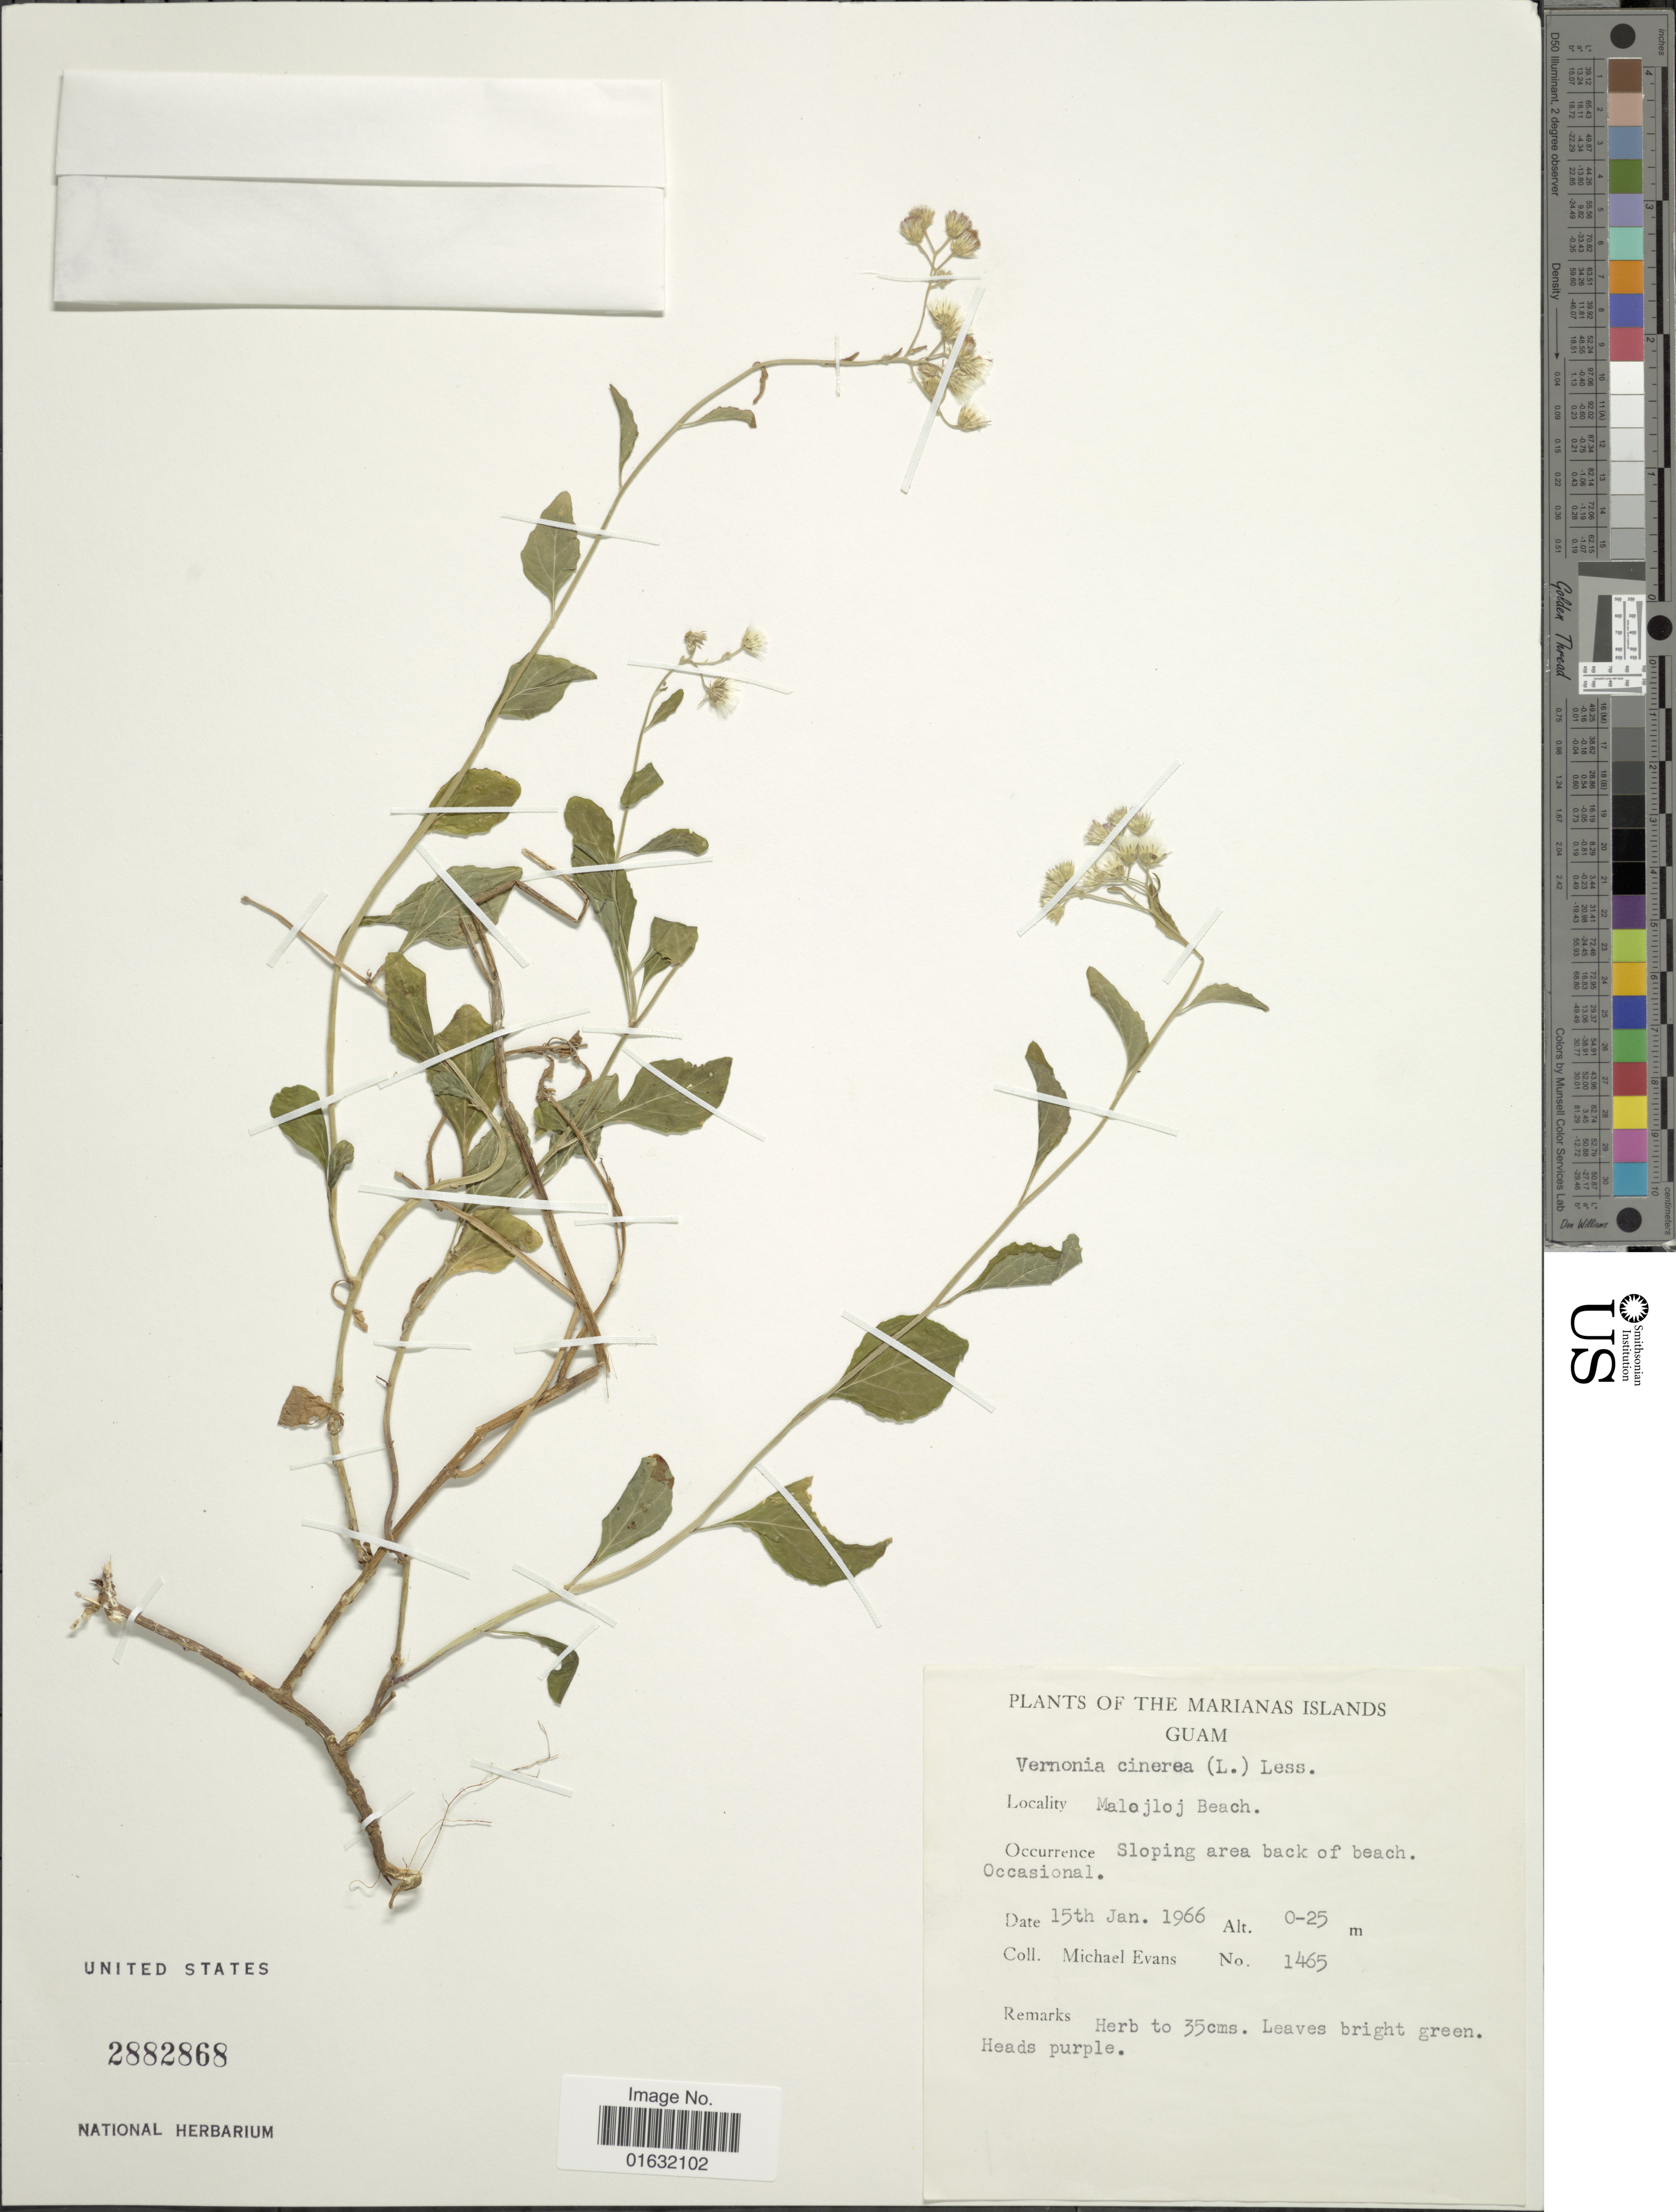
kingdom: Plantae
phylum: Tracheophyta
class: Magnoliopsida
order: Asterales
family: Asteraceae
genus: Cyanthillium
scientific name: Cyanthillium cinereum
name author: (L.) H. Rob.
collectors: M. Evans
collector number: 1465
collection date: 1966-01-15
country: Guam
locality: The Marianas Islands, Guam, Malojloi Beach.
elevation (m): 0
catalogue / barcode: US 2882868